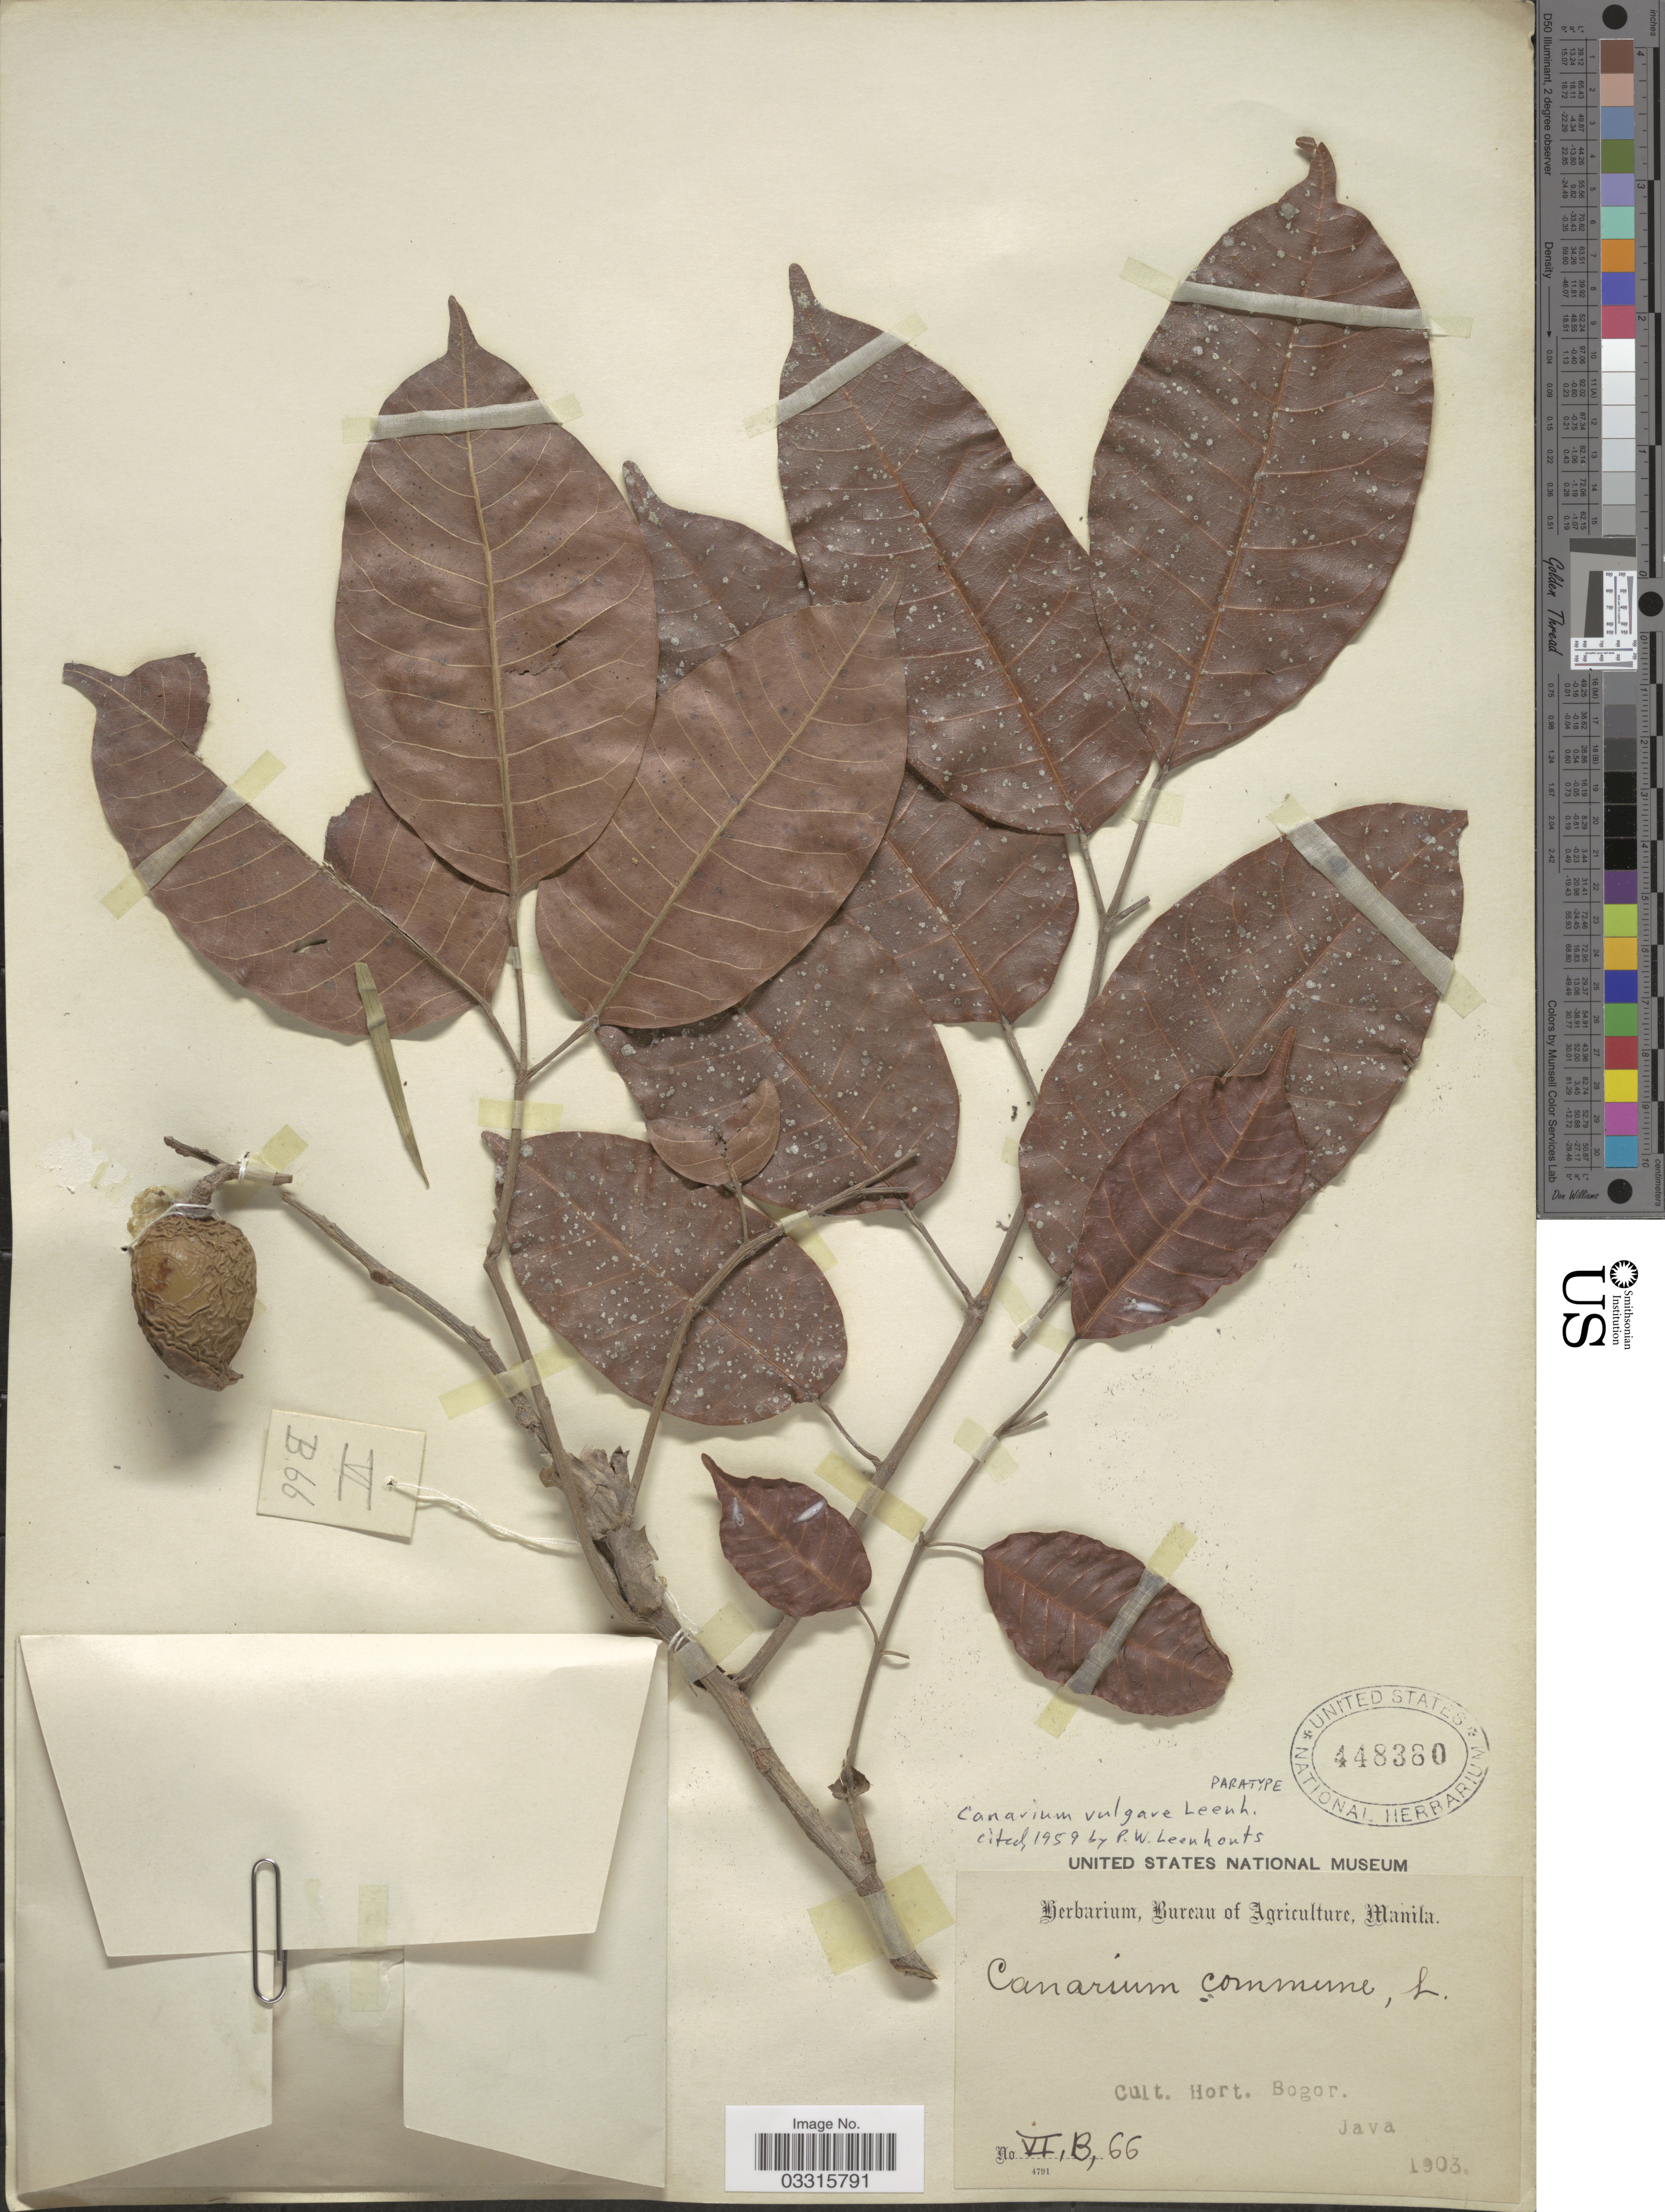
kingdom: Plantae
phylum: Tracheophyta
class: Magnoliopsida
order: Sapindales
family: Burseraceae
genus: Canarium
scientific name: Canarium vulgare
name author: Leenh.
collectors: ex Herb. Bur. Agric. Manila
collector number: VI,B,66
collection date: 1903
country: Indonesia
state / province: Java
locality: Cult. Hort. Bogor.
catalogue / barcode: US 448380